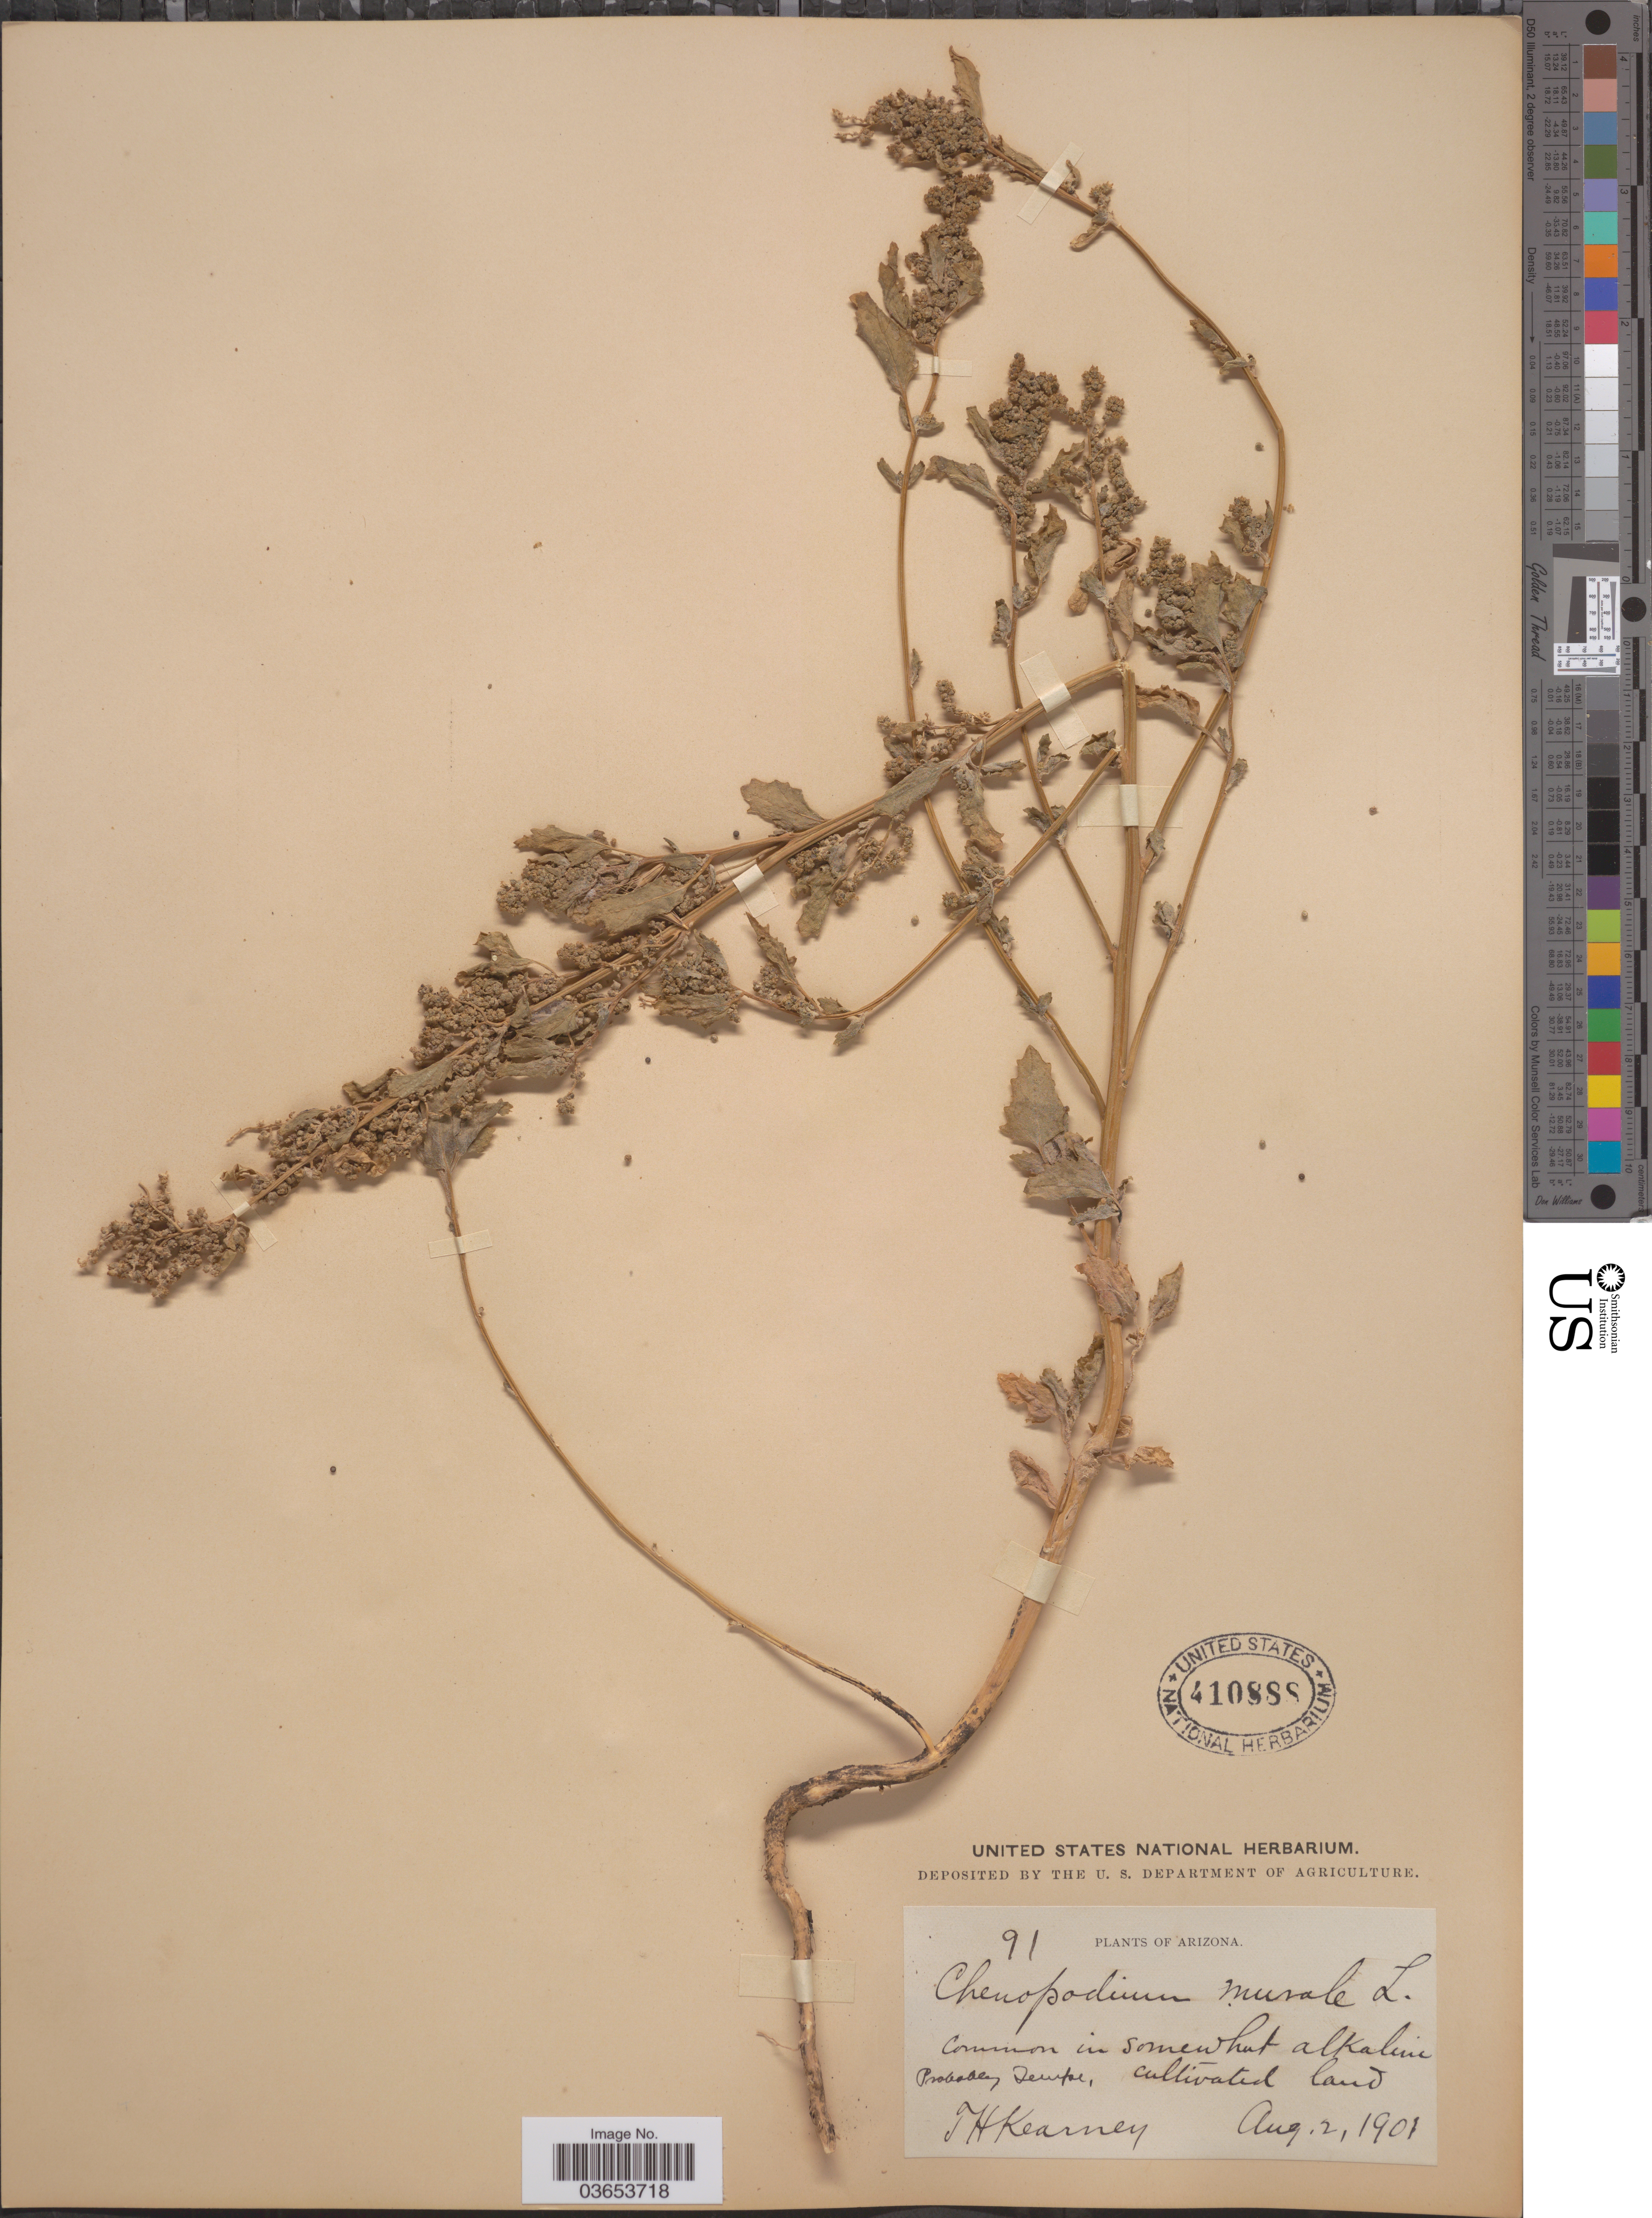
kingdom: Plantae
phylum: Tracheophyta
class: Magnoliopsida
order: Caryophyllales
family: Amaranthaceae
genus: Chenopodium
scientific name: Chenopodium murale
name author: L.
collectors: T. H. Kearney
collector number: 91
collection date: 1901-08-02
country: United States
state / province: Arizona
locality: Probably Tempe.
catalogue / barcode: US 410888